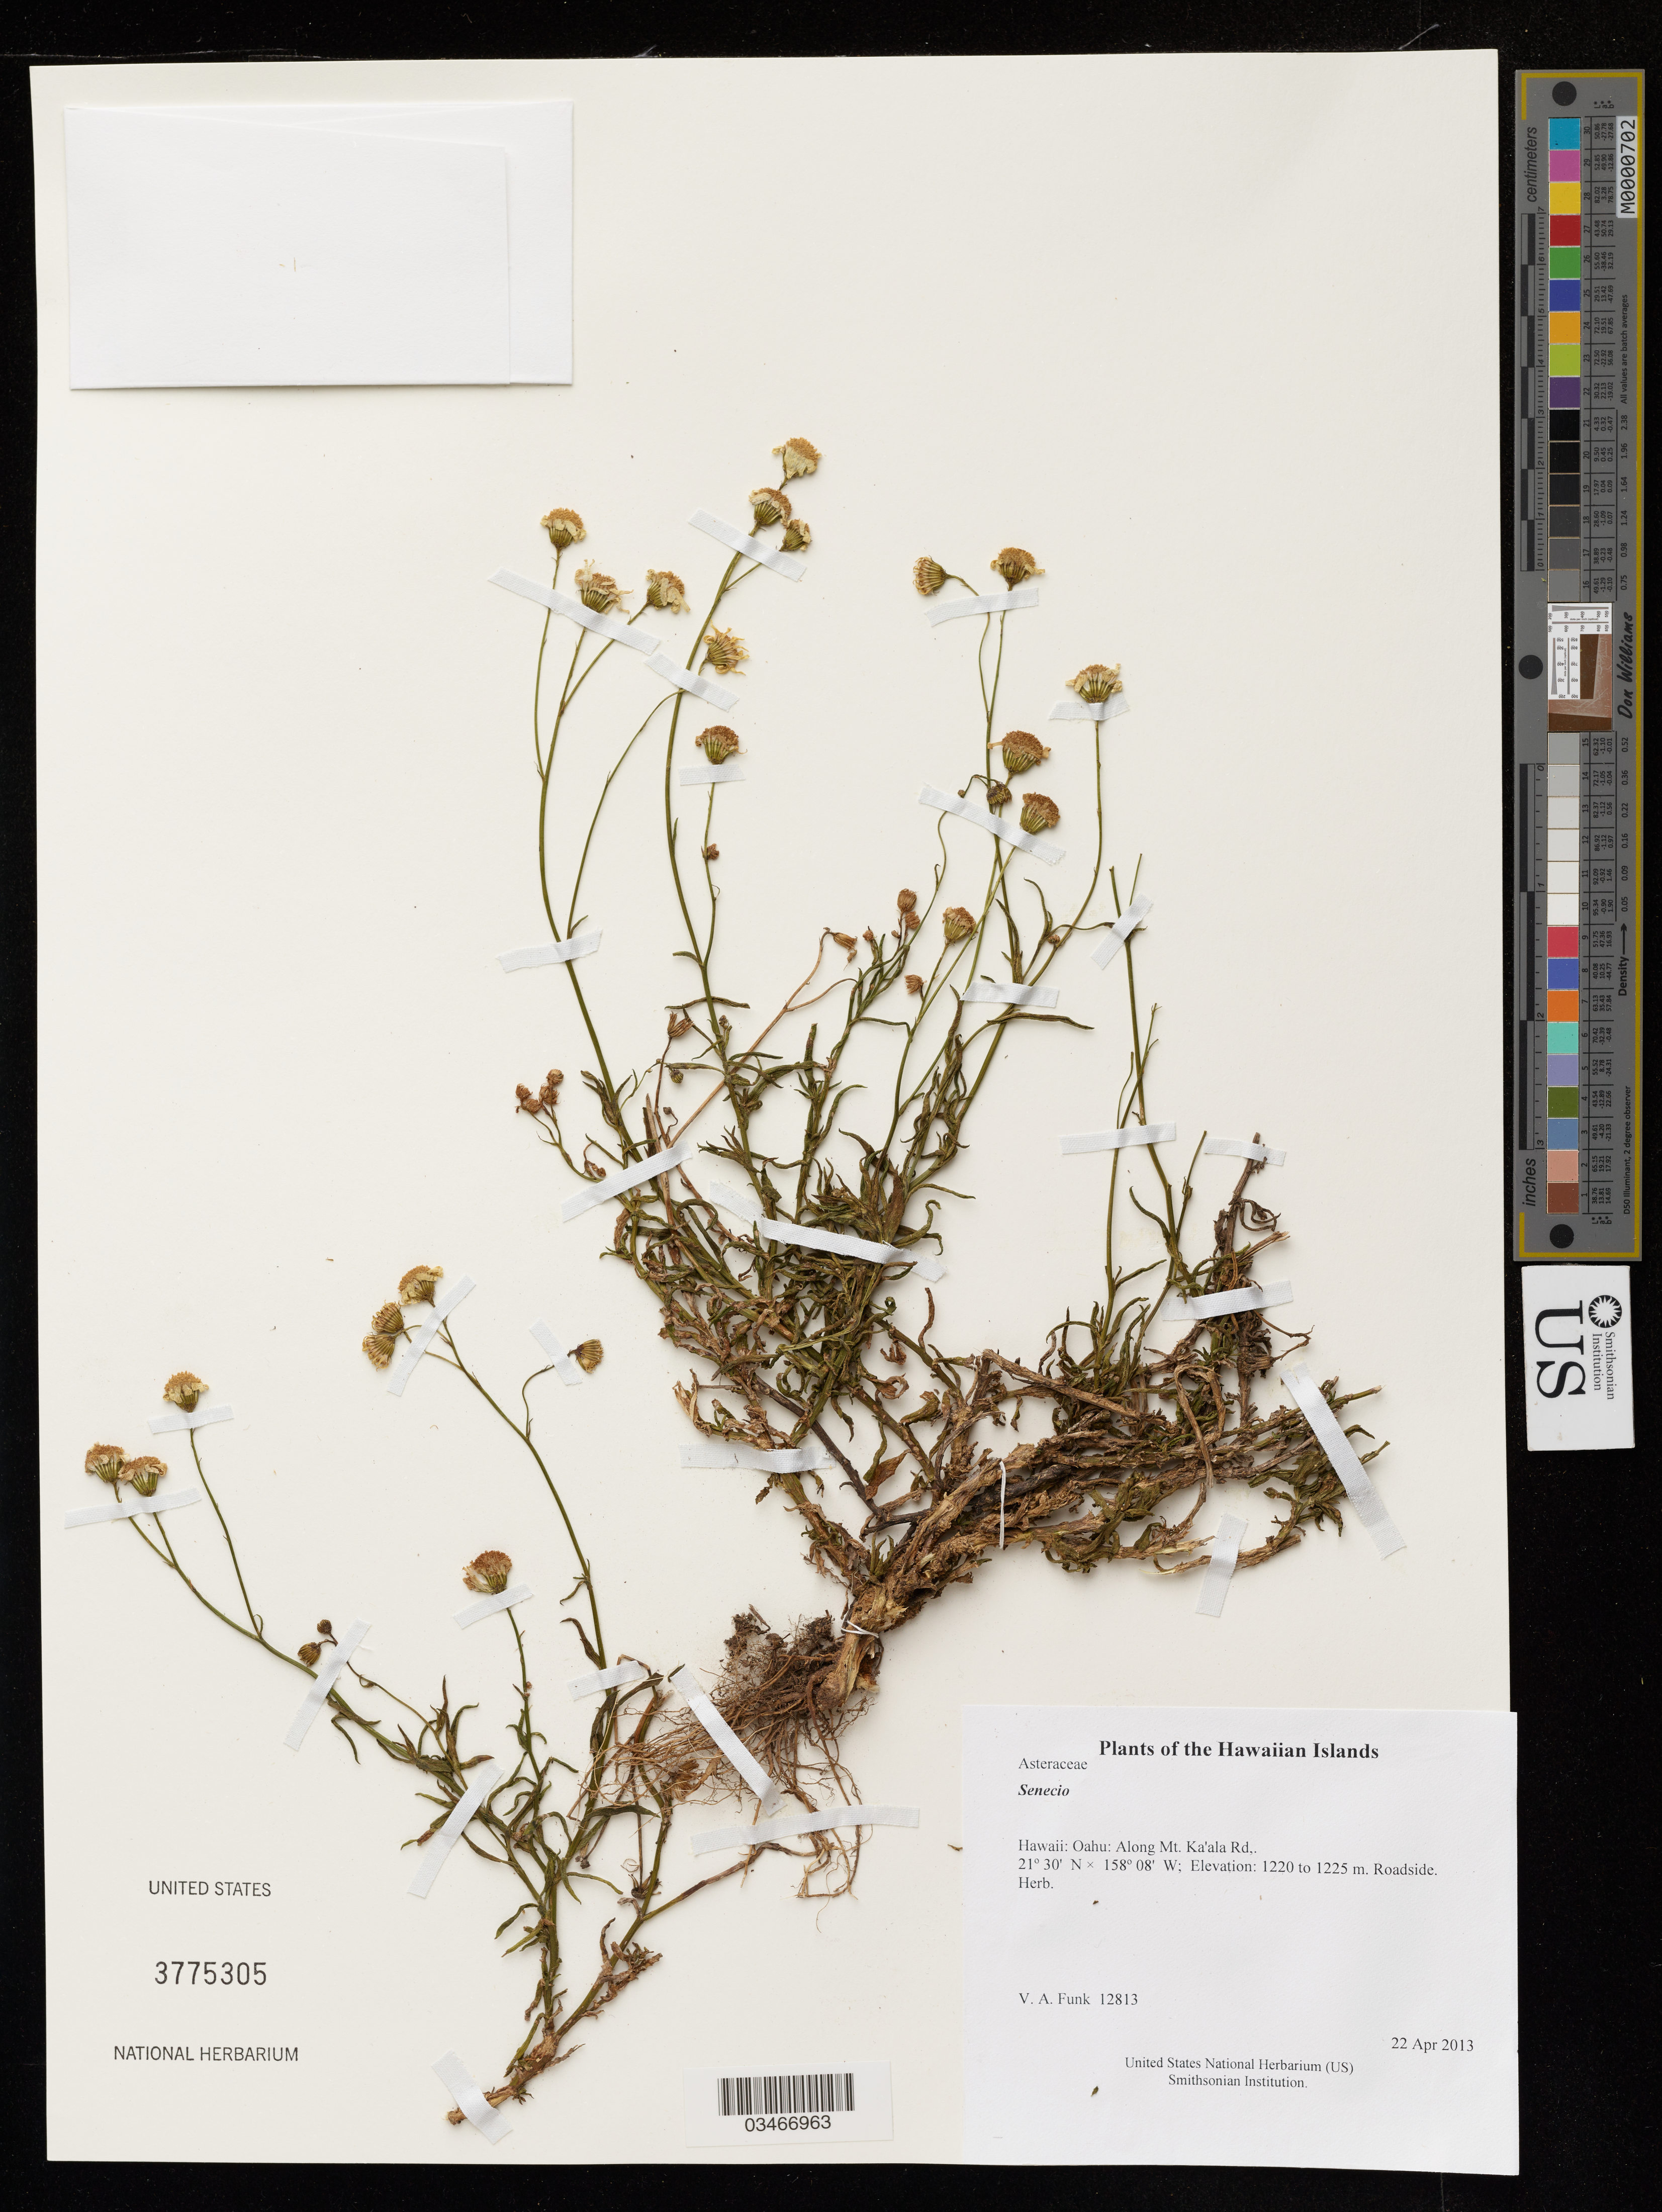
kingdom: Plantae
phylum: Tracheophyta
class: Magnoliopsida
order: Asterales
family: Asteraceae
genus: Senecio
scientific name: Senecio sp.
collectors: V. Funk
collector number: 12813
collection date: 2013-04-22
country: United States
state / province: Hawaii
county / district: Honolulu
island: Oahu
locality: Waialua, Along Mt. Ka'ala Rd,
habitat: Roadside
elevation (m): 1220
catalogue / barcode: US 3775305